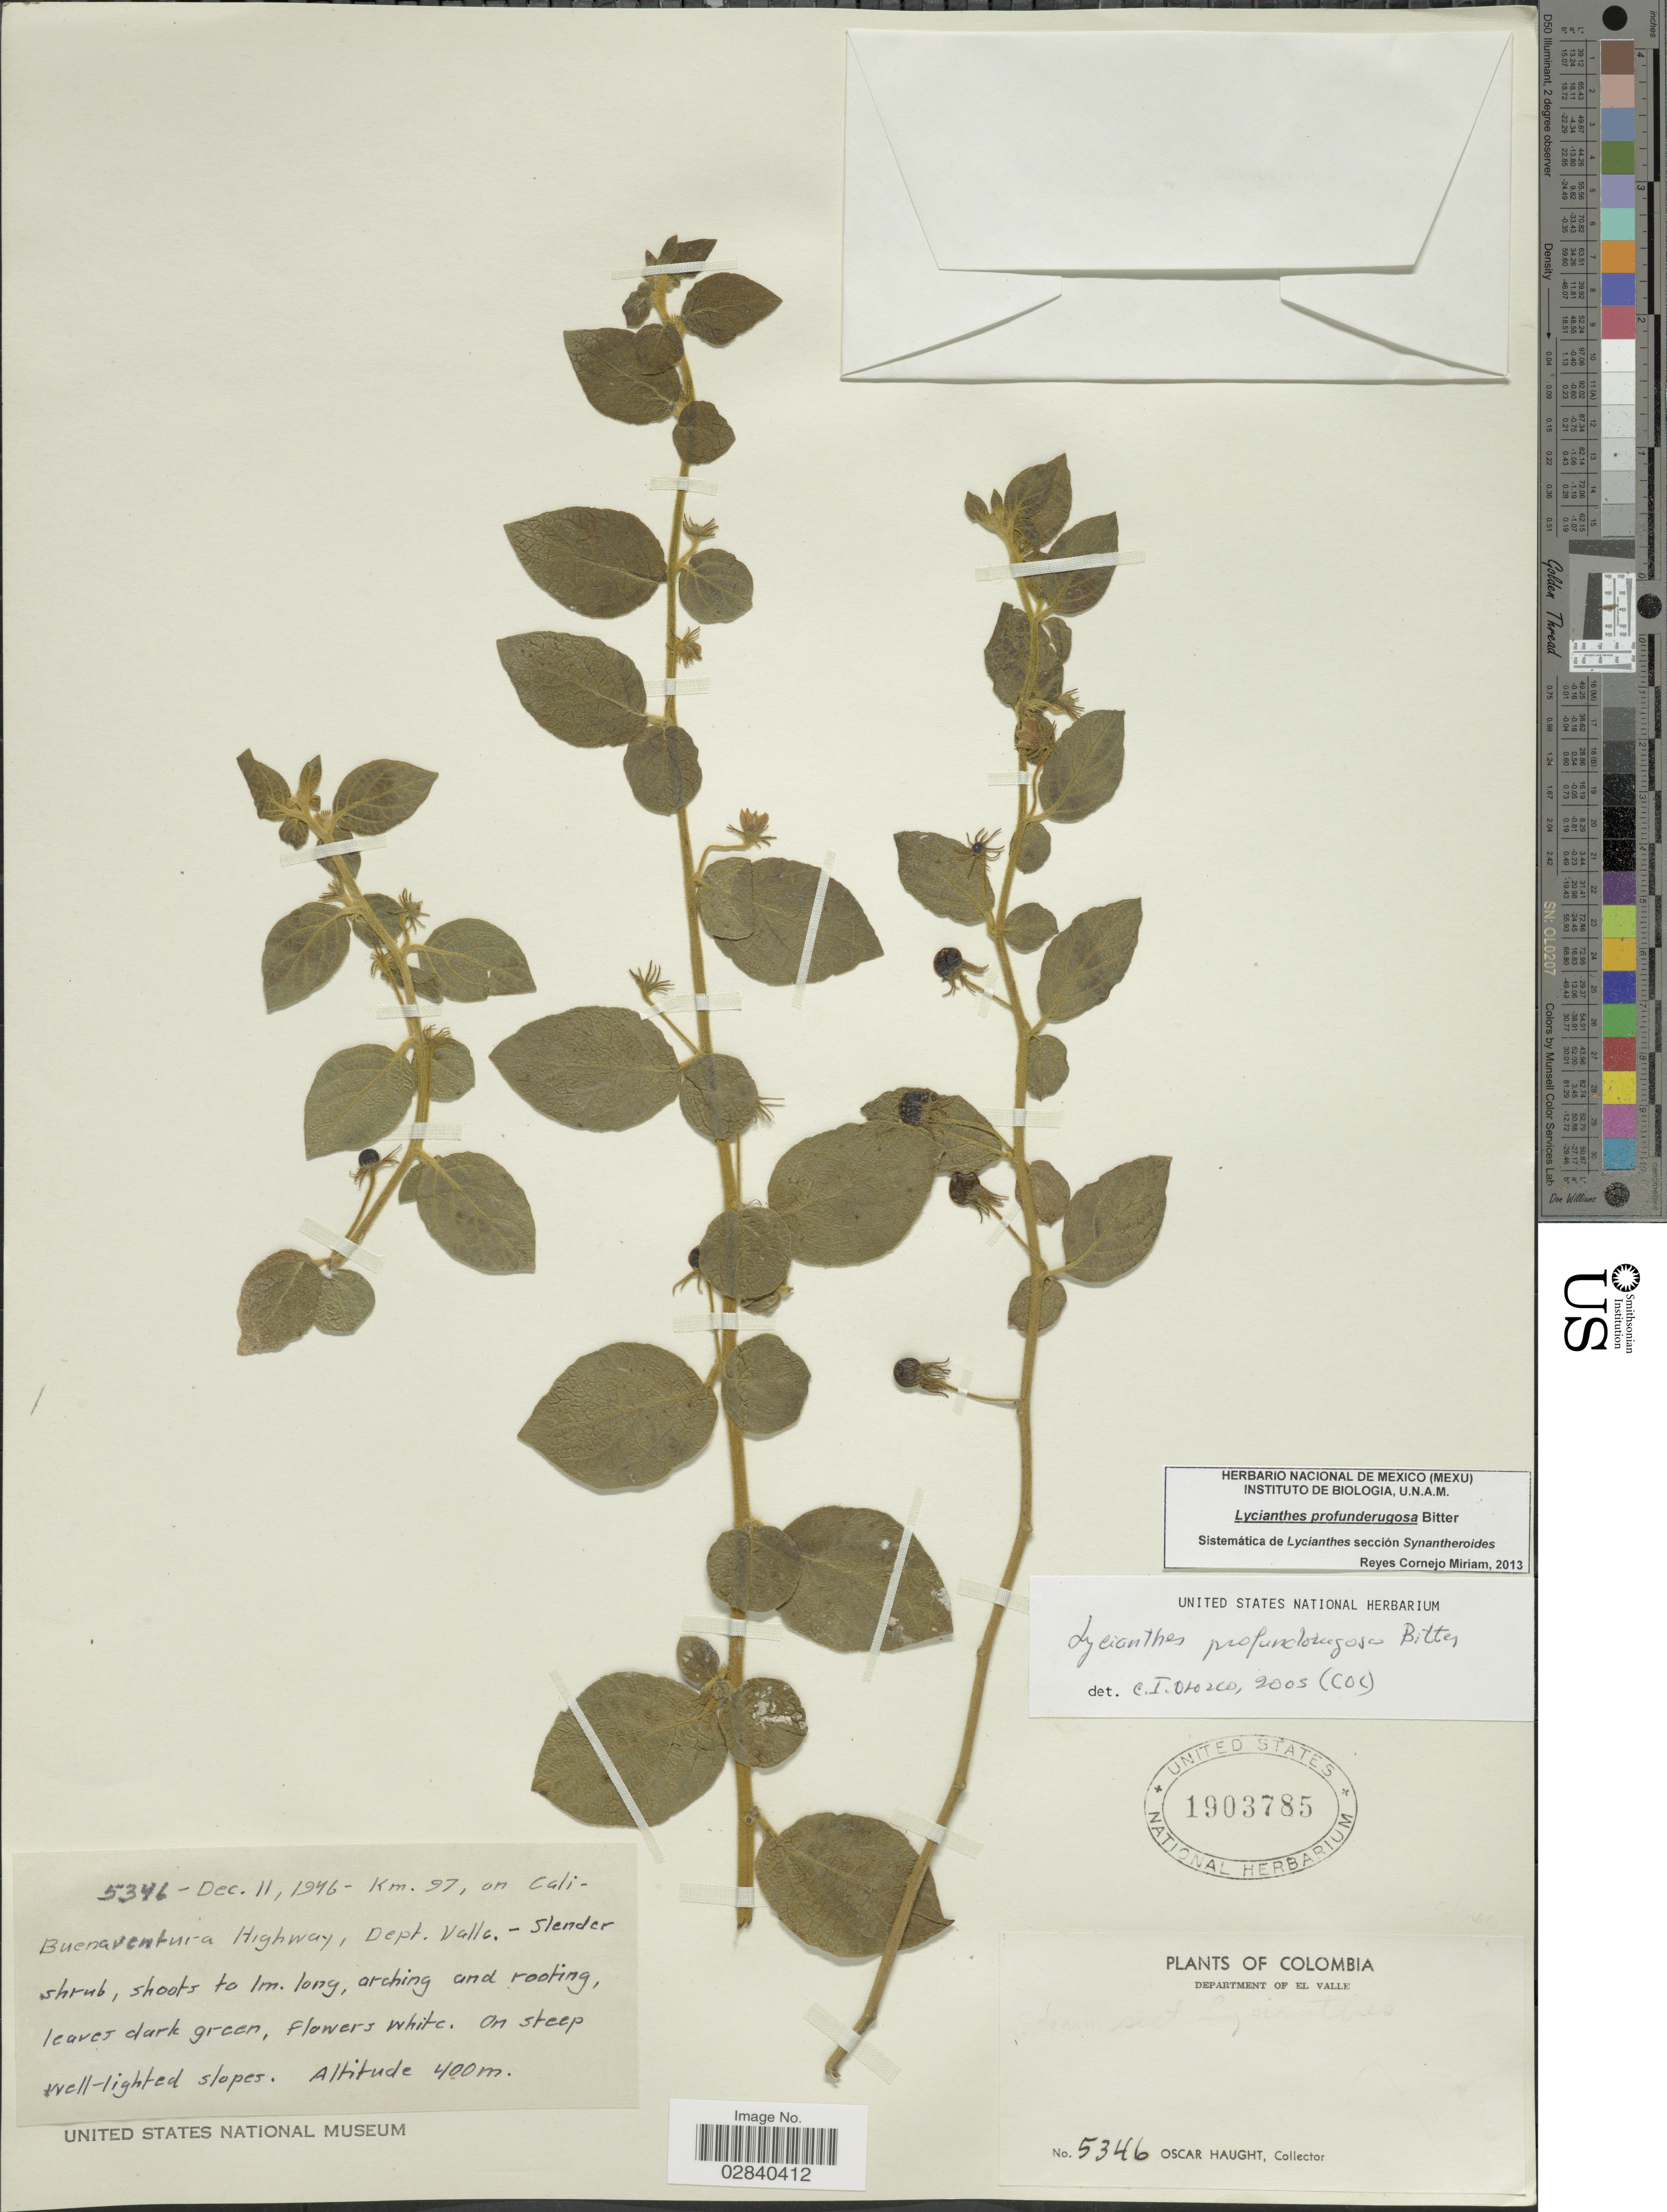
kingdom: Plantae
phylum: Tracheophyta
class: Magnoliopsida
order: Solanales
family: Solanaceae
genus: Lycianthes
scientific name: Lycianthes profunderugosa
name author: Bitter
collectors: O. L. Haught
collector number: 5346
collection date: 1946-12-11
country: Colombia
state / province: Valle del Cauca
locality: Km. 97, on Cali-Buenaventura Highway, Dept. Valle.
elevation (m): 400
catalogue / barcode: US 1903785